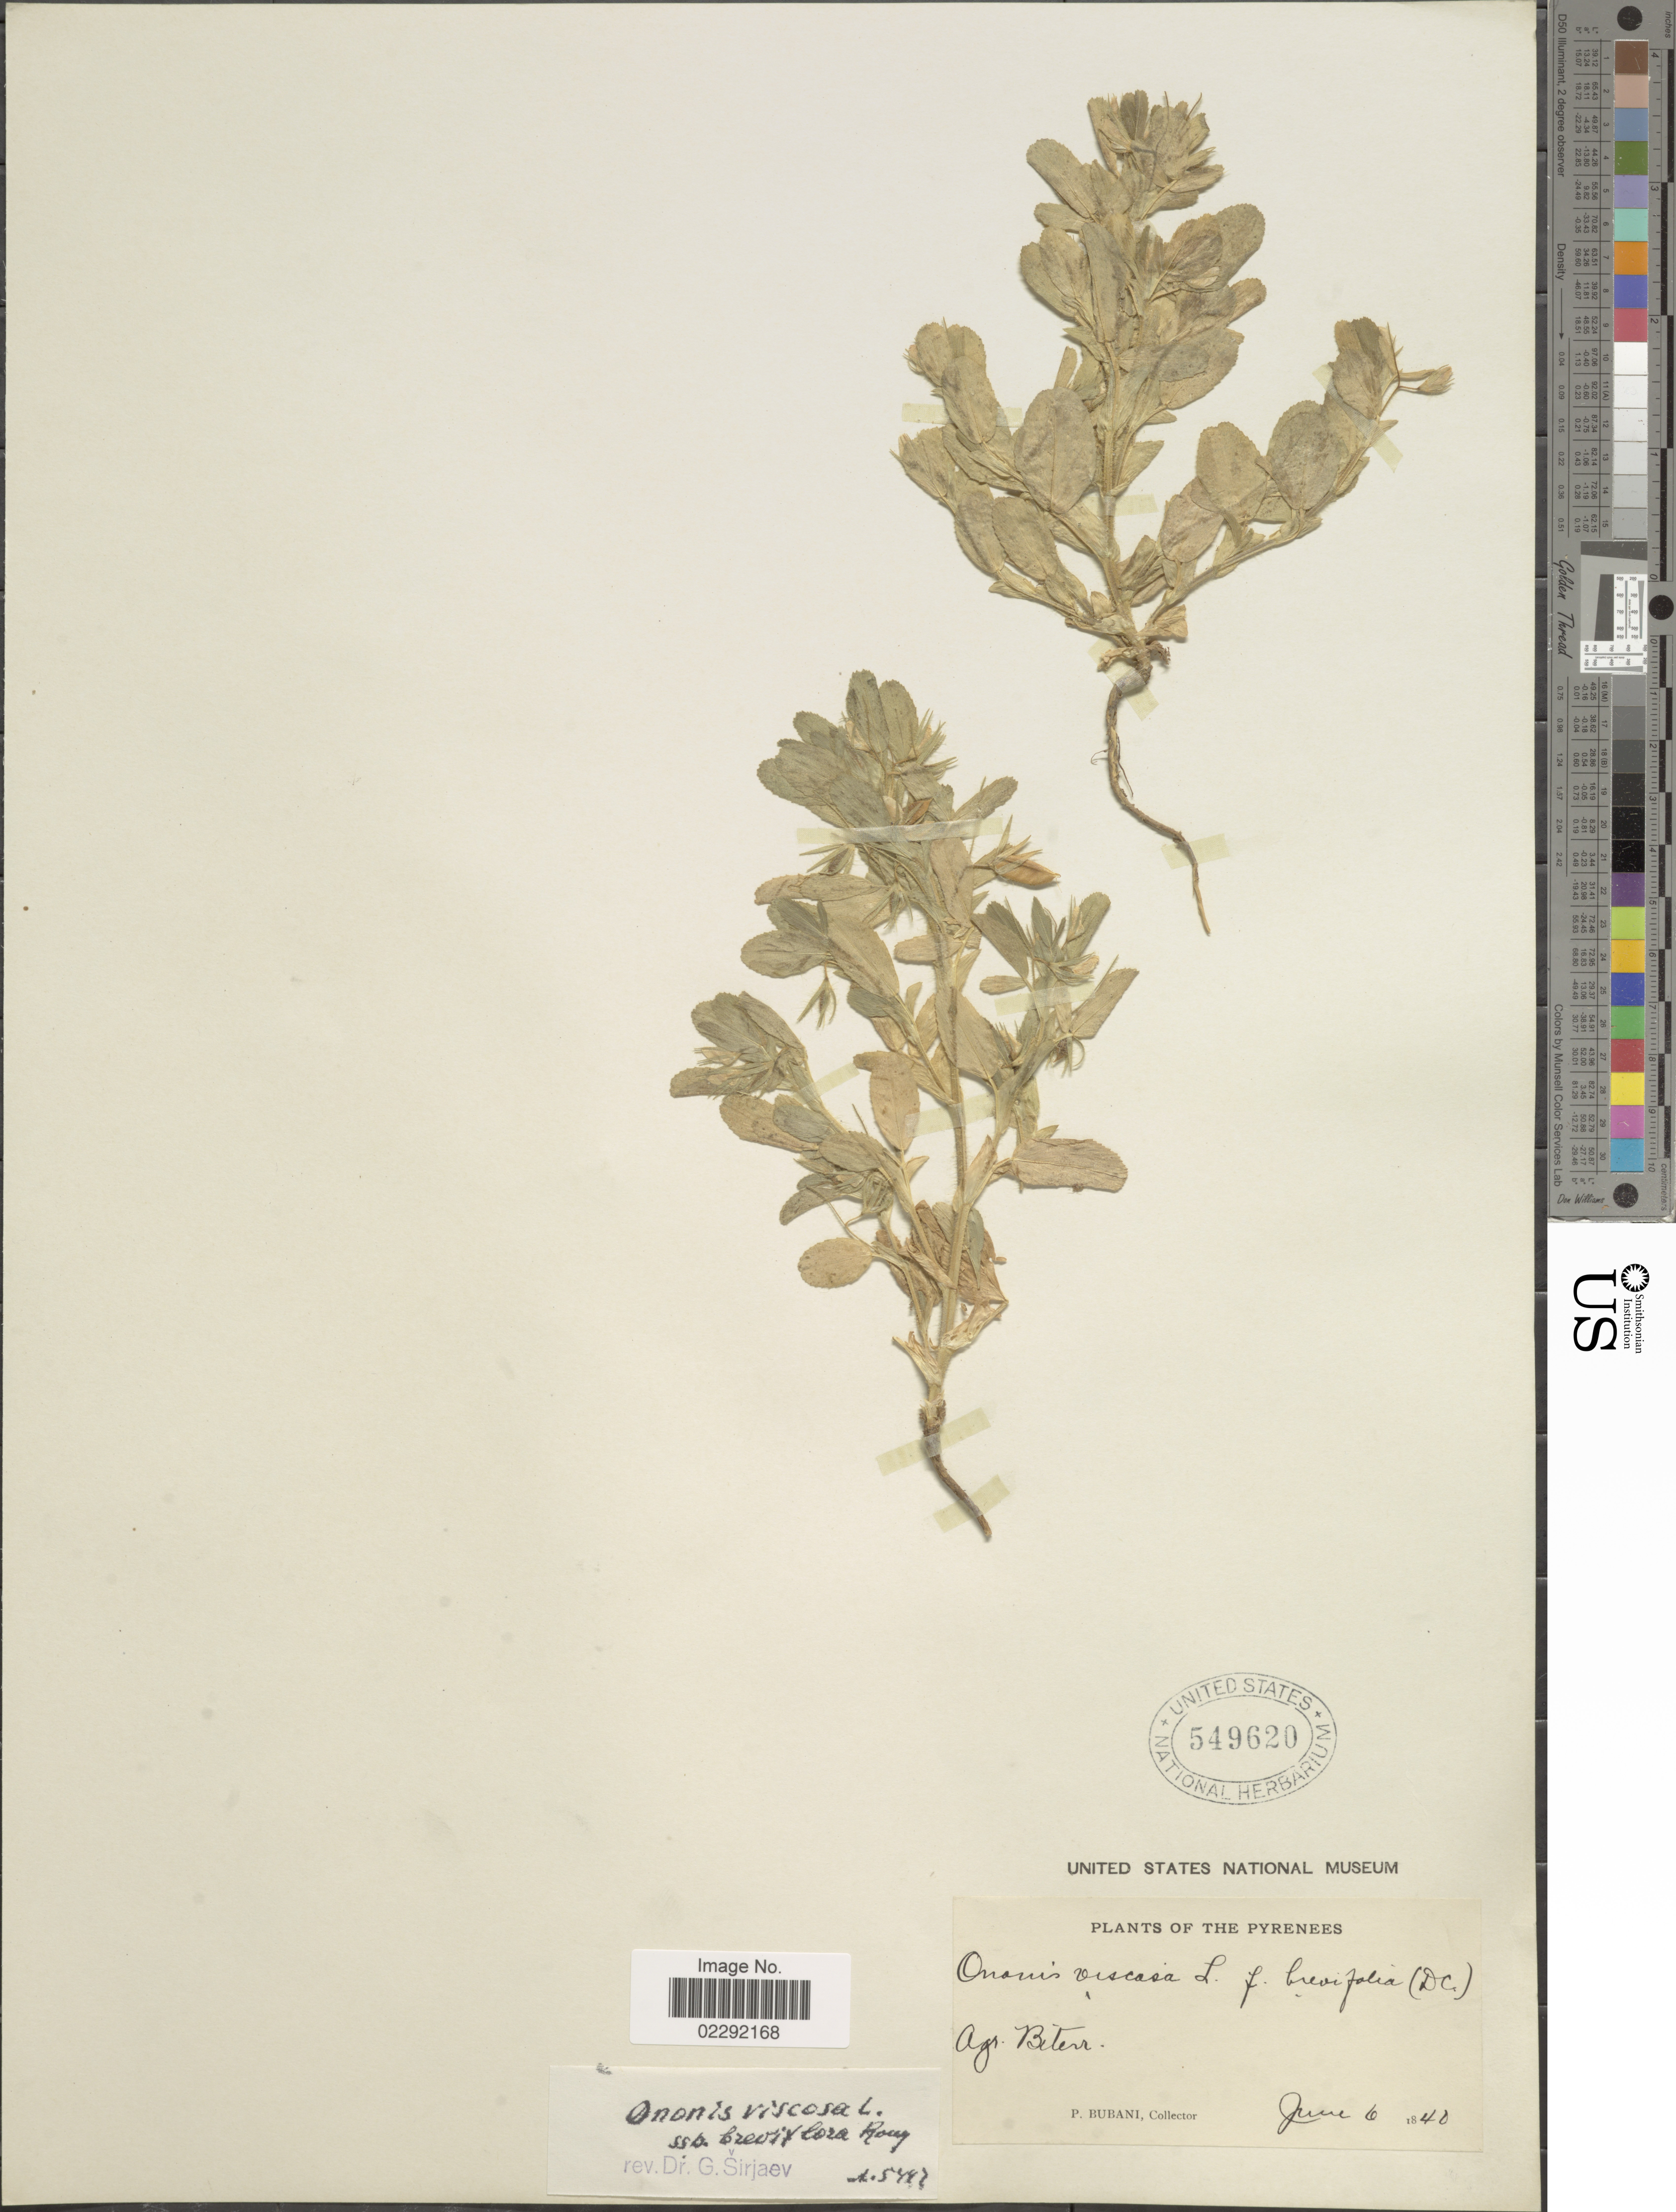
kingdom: Plantae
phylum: Tracheophyta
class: Magnoliopsida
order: Fabales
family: Fabaceae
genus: Ononis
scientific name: Ononis viscosa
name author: L.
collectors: P. Bubani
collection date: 1848-06-06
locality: The Pyrenees, Agr. Beterr.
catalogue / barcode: US 549620